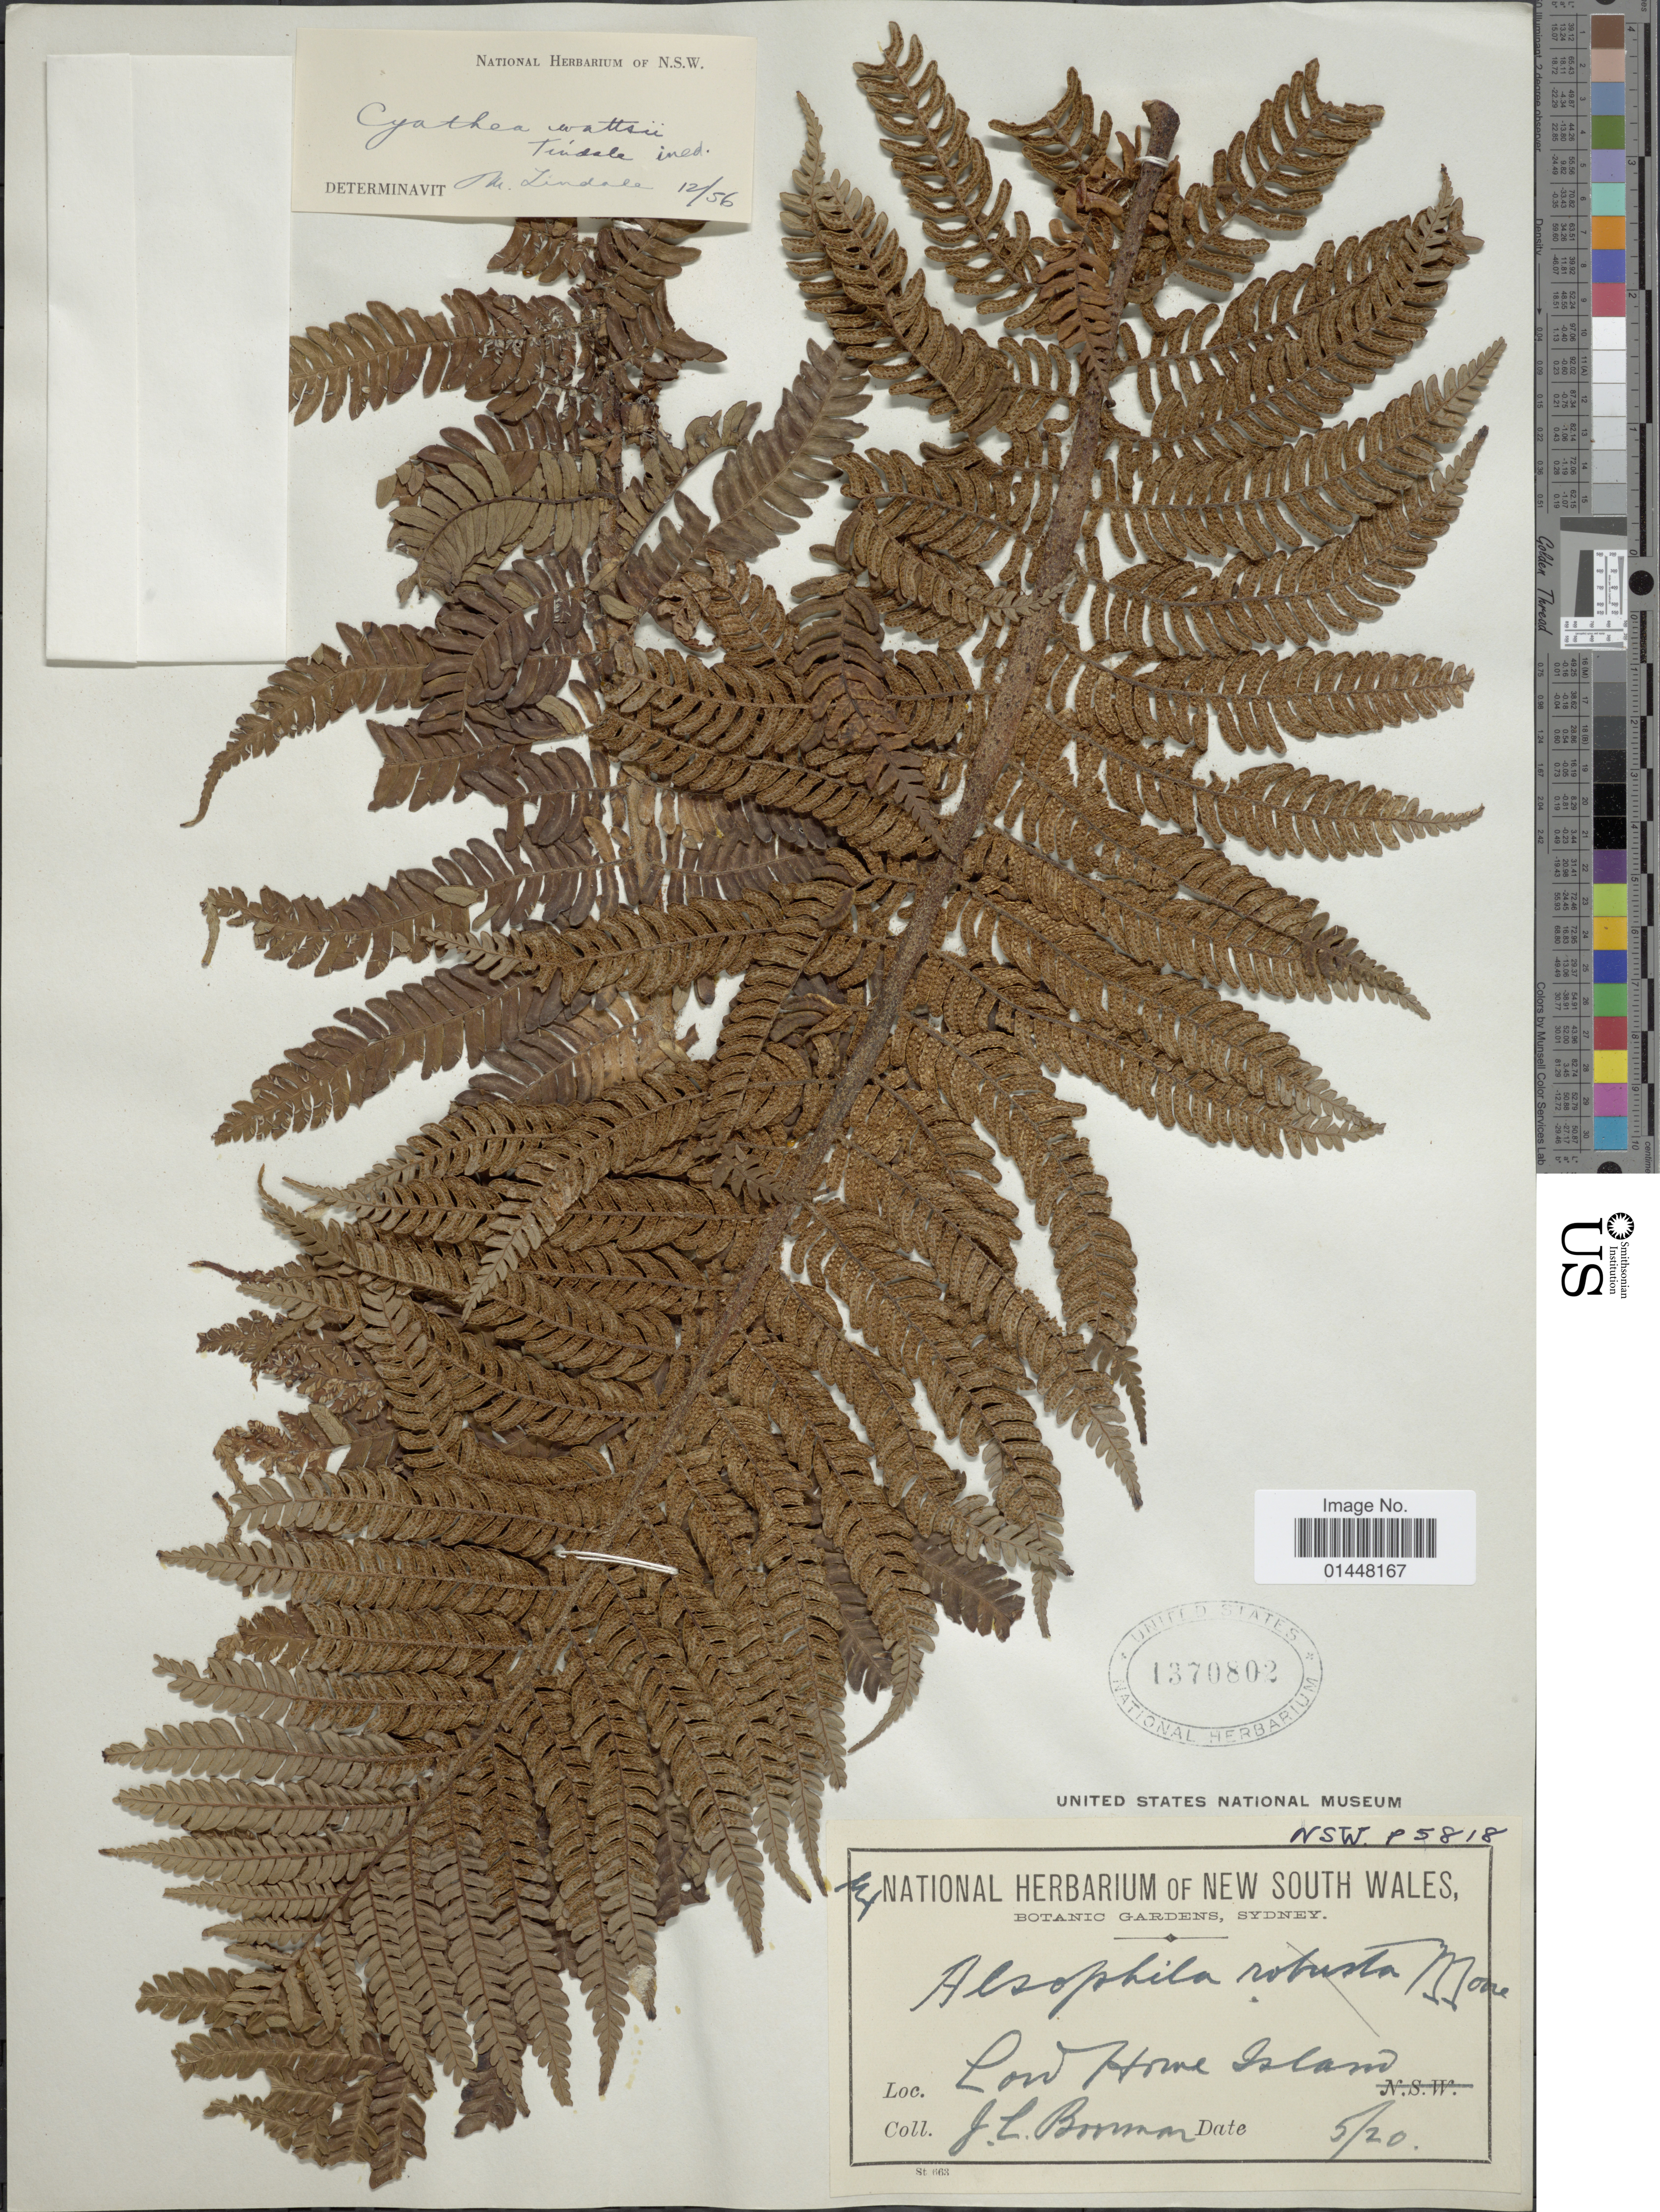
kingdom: Plantae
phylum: Tracheophyta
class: Polypodiopsida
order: Cyatheales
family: Cyatheaceae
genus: Sphaeropteris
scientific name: Sphaeropteris robusta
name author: (C. Moore ex Watts) R.M. Tryon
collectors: J. Boorman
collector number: P5818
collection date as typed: Transcribed d/m/y: /5/20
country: Australia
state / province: New South Wales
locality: Lord Home Island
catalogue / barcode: US 1370802